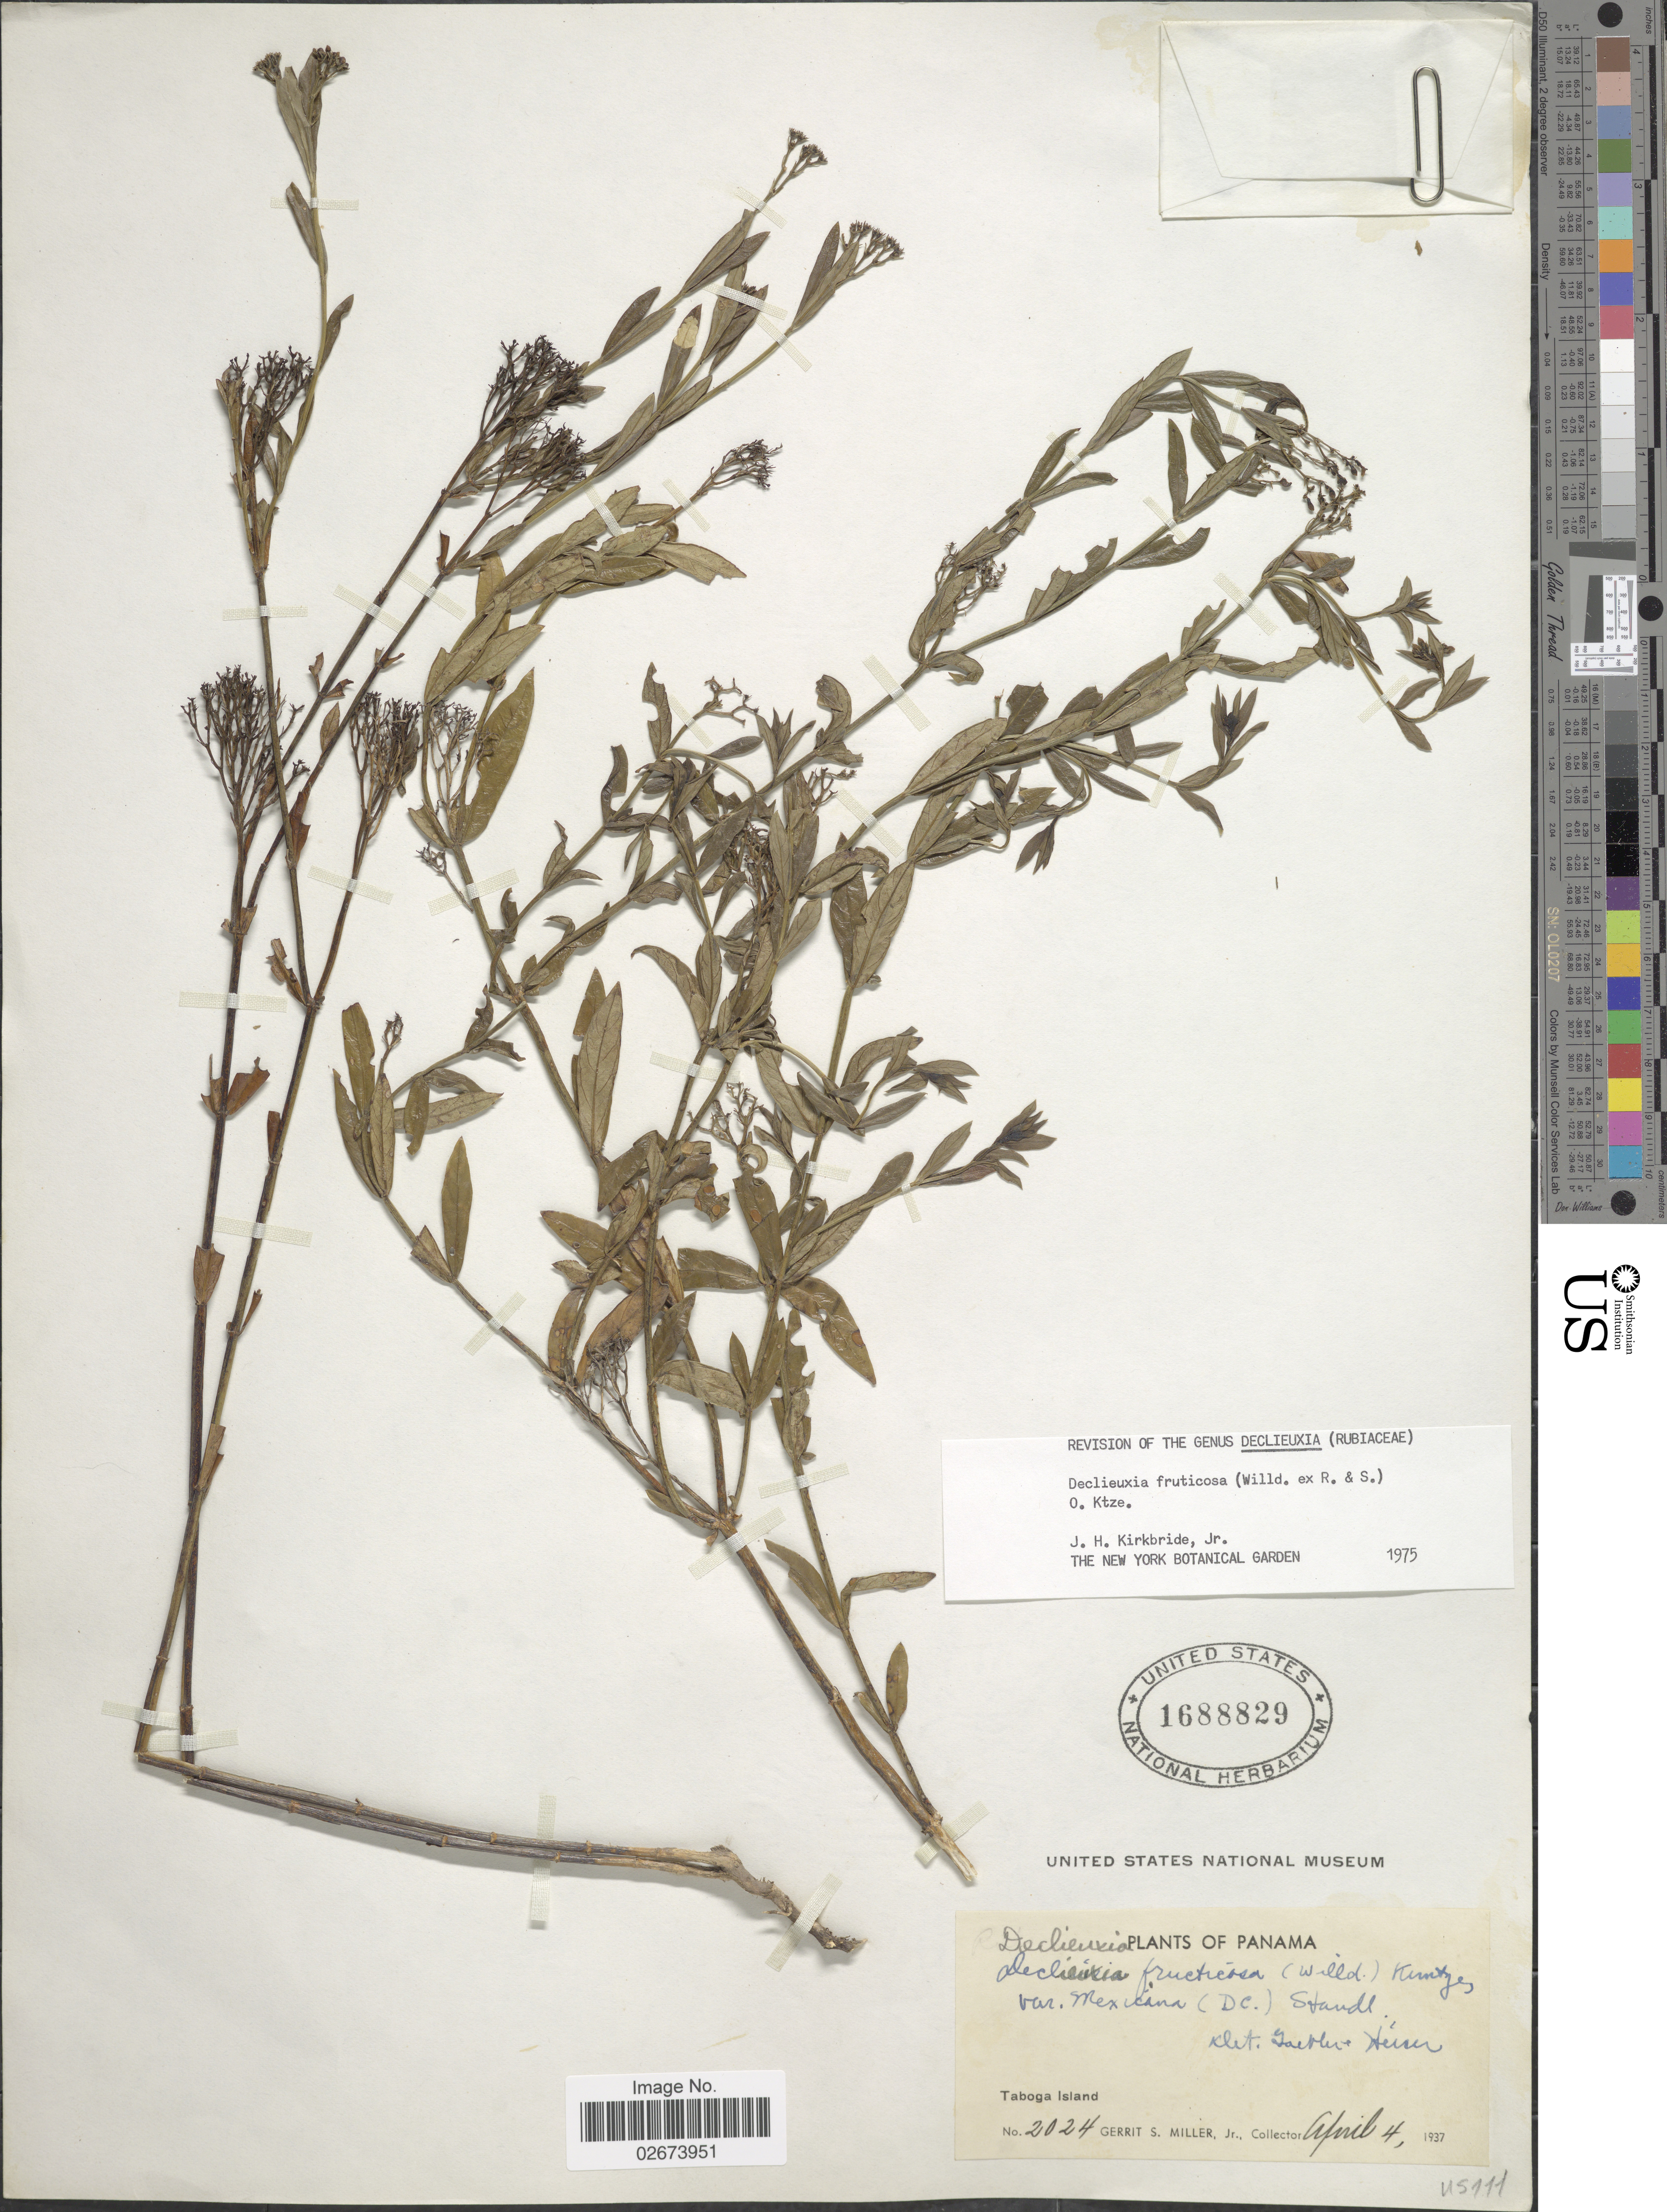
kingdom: Plantae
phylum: Tracheophyta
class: Magnoliopsida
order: Gentianales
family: Rubiaceae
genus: Declieuxia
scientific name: Declieuxia fruticosa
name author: (Willd. ex Roem. & Schult.) Kuntze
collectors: G. S. Miller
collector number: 2024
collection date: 1937-04-04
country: Panama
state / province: Panamá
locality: Taboga Island.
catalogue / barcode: US 1688829